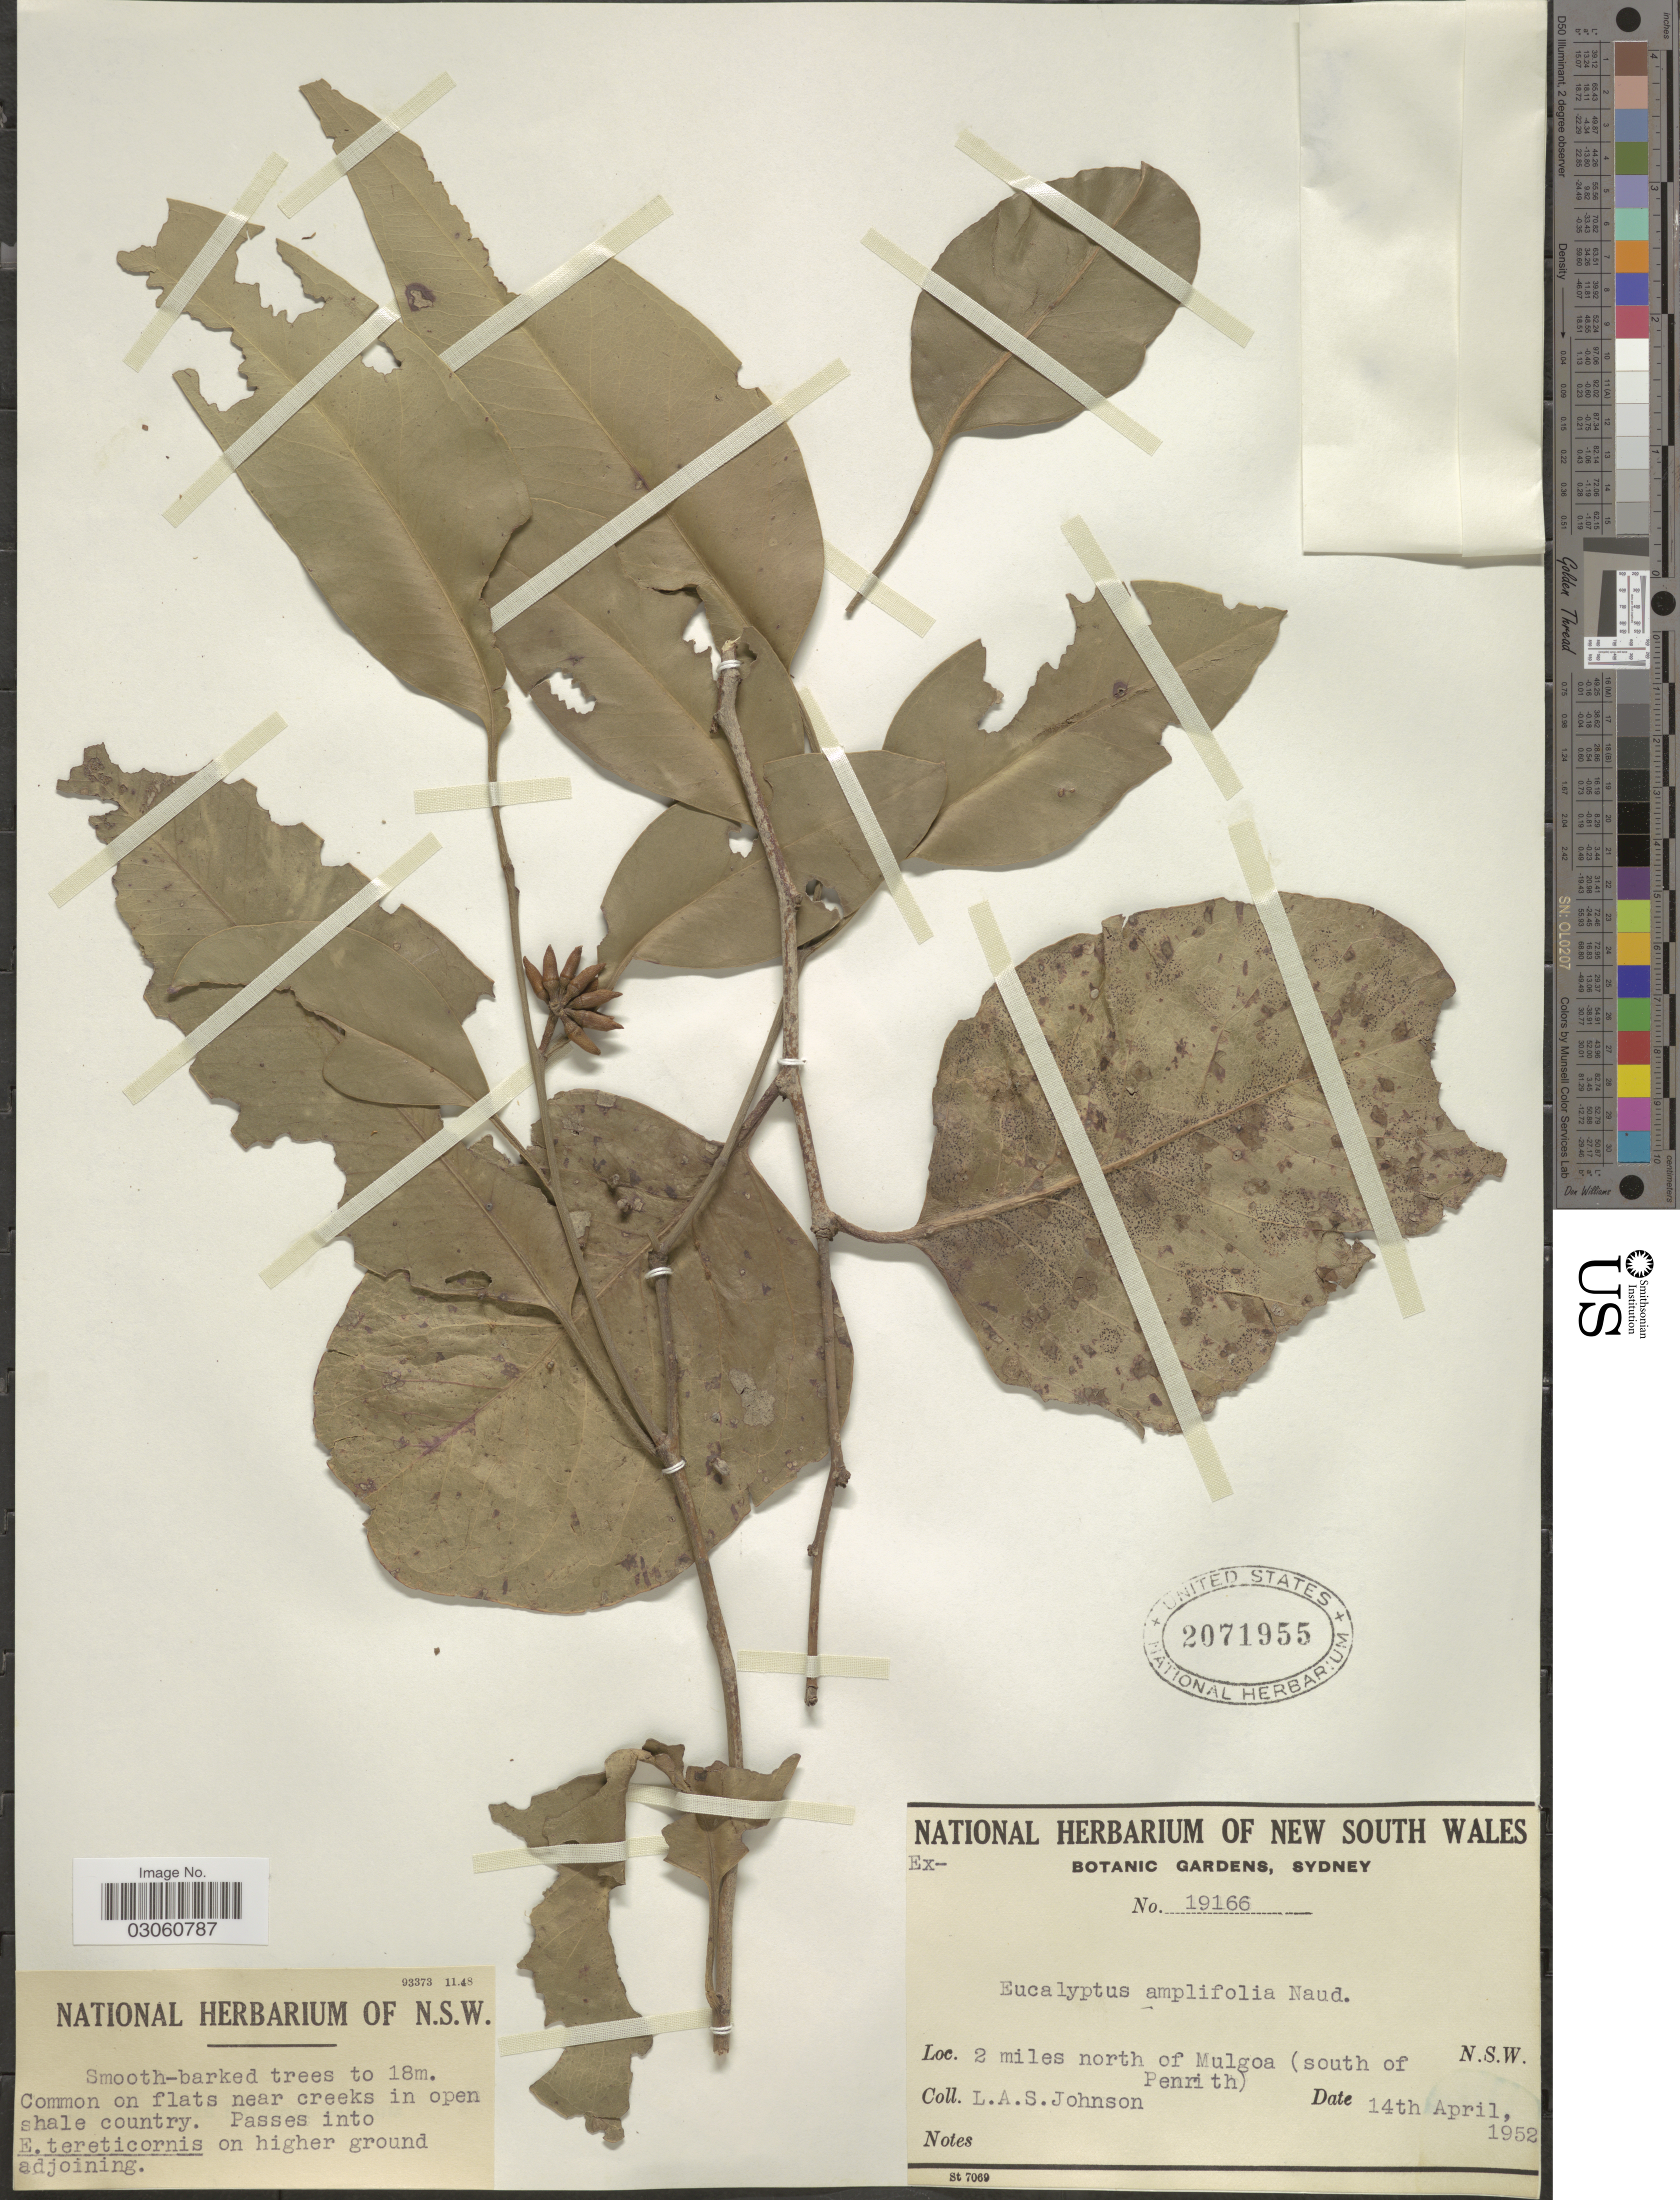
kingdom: Plantae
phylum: Tracheophyta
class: Magnoliopsida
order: Myrtales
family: Myrtaceae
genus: Eucalyptus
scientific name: Eucalyptus amplifolia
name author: Naudin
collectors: L. A. S. Johnson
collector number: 19166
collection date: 1952-04-14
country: Australia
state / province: New South Wales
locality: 2 miles north of Mulgoa (south of Penrith).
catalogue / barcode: US 2071955